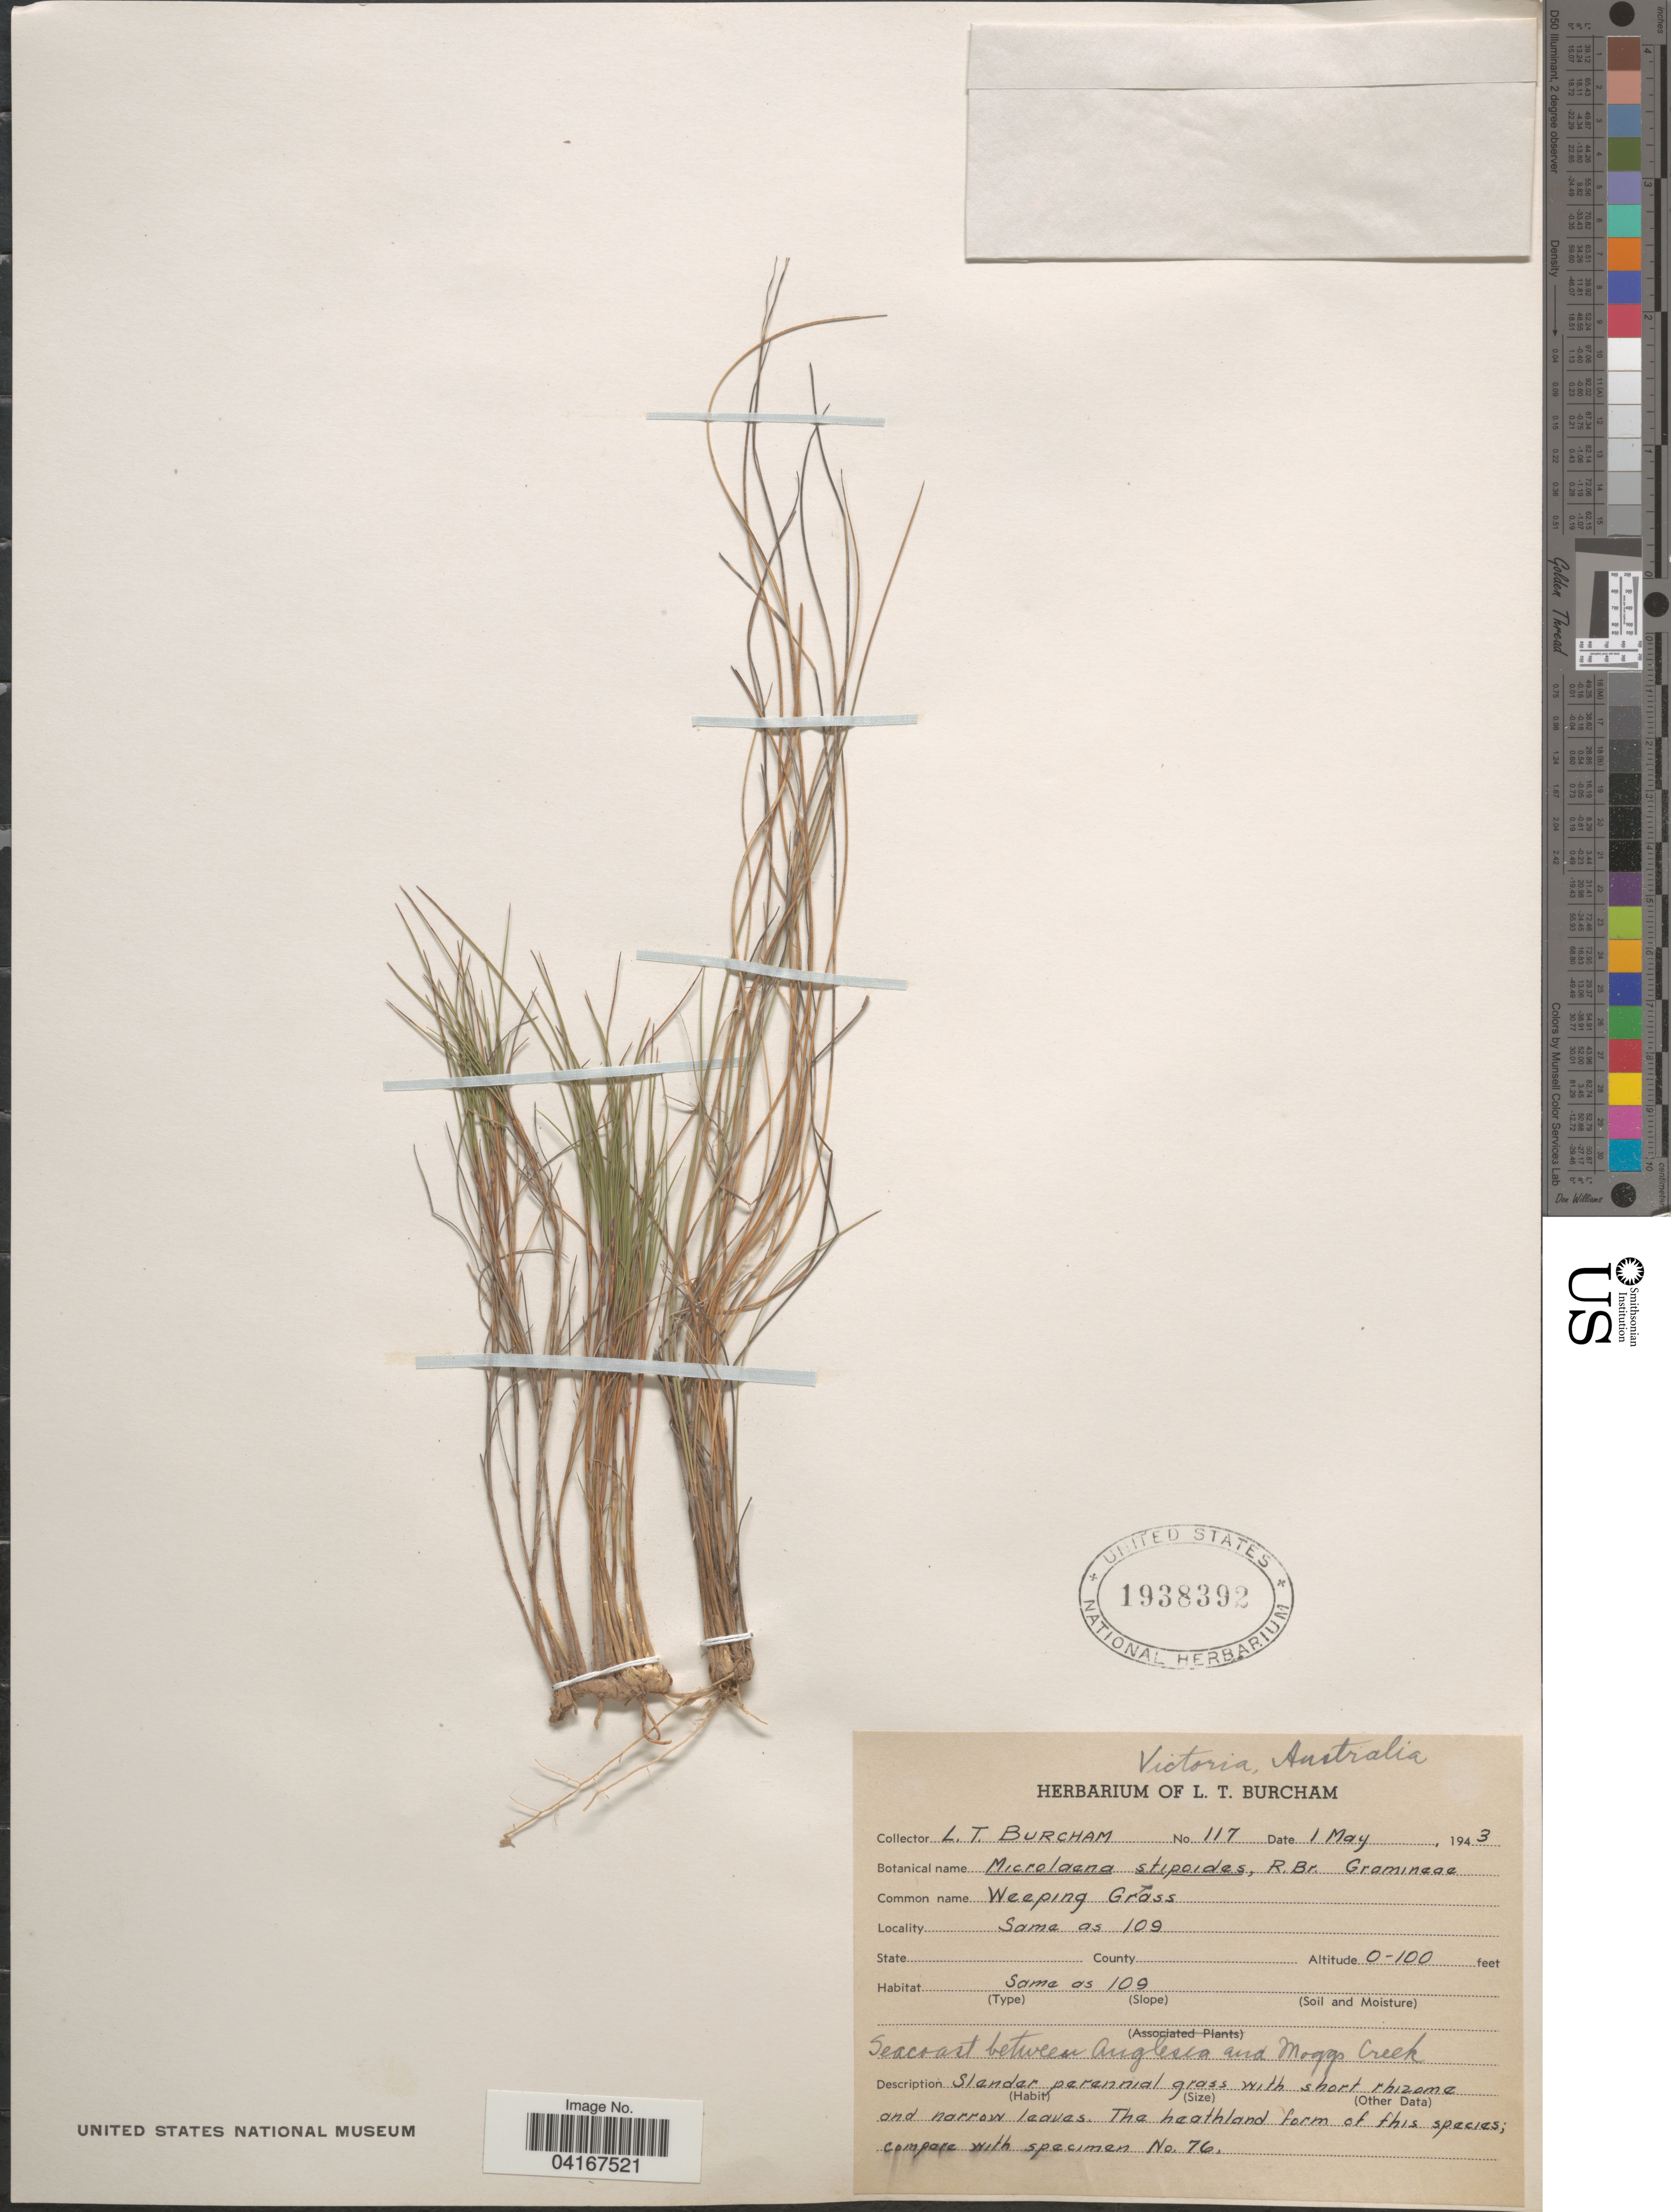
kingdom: Plantae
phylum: Tracheophyta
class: Liliopsida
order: Poales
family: Poaceae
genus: Microlaena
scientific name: Microlaena stipoides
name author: (Labill.) R. Br.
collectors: L. Burcham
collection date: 1943-05-01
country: Australia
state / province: Victoria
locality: Victoria.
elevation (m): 0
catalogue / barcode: US 1938392